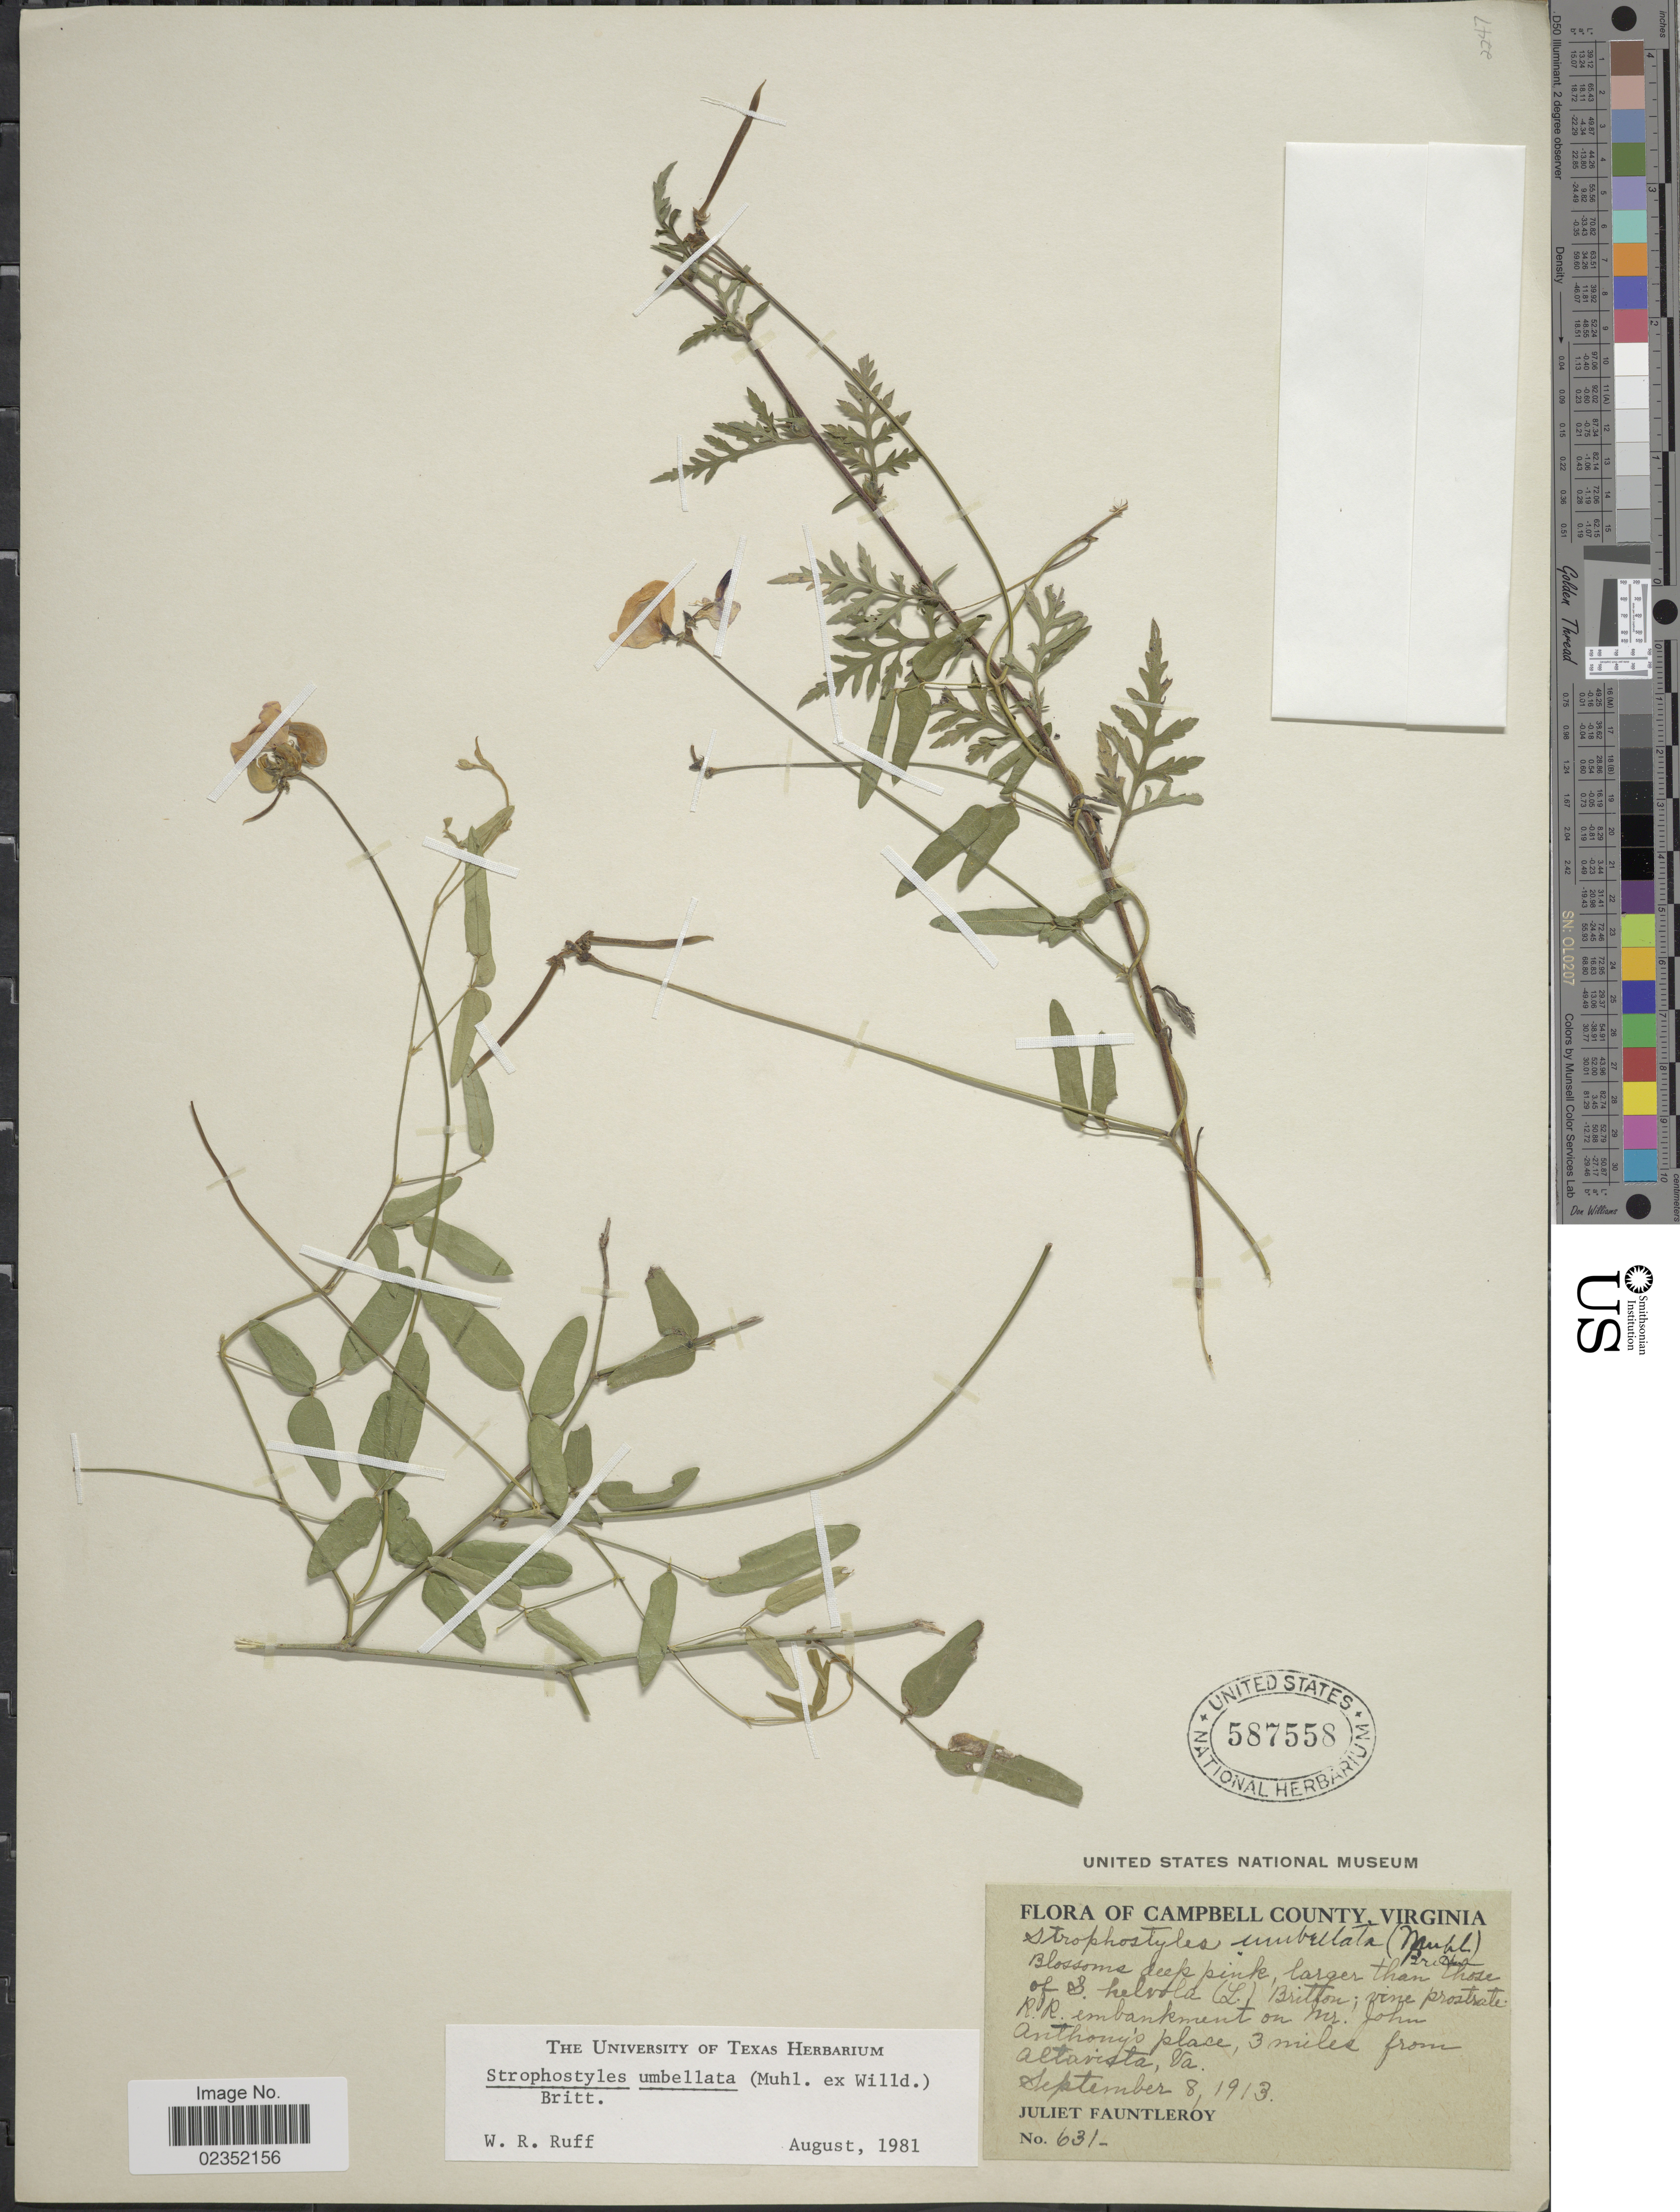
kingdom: Plantae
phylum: Tracheophyta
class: Magnoliopsida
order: Fabales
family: Fabaceae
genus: Strophostyles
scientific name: Strophostyles umbellata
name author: (Muhl. ex Willd.) Britton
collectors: J. Fauntleroy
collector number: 631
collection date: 1913-09-08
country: United States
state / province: Virginia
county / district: Campbell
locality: Campbell County, Virginia. R.R. embankment on Mr. John Anthony's place, 3 miles from Altavista, Va.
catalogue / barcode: US 587558